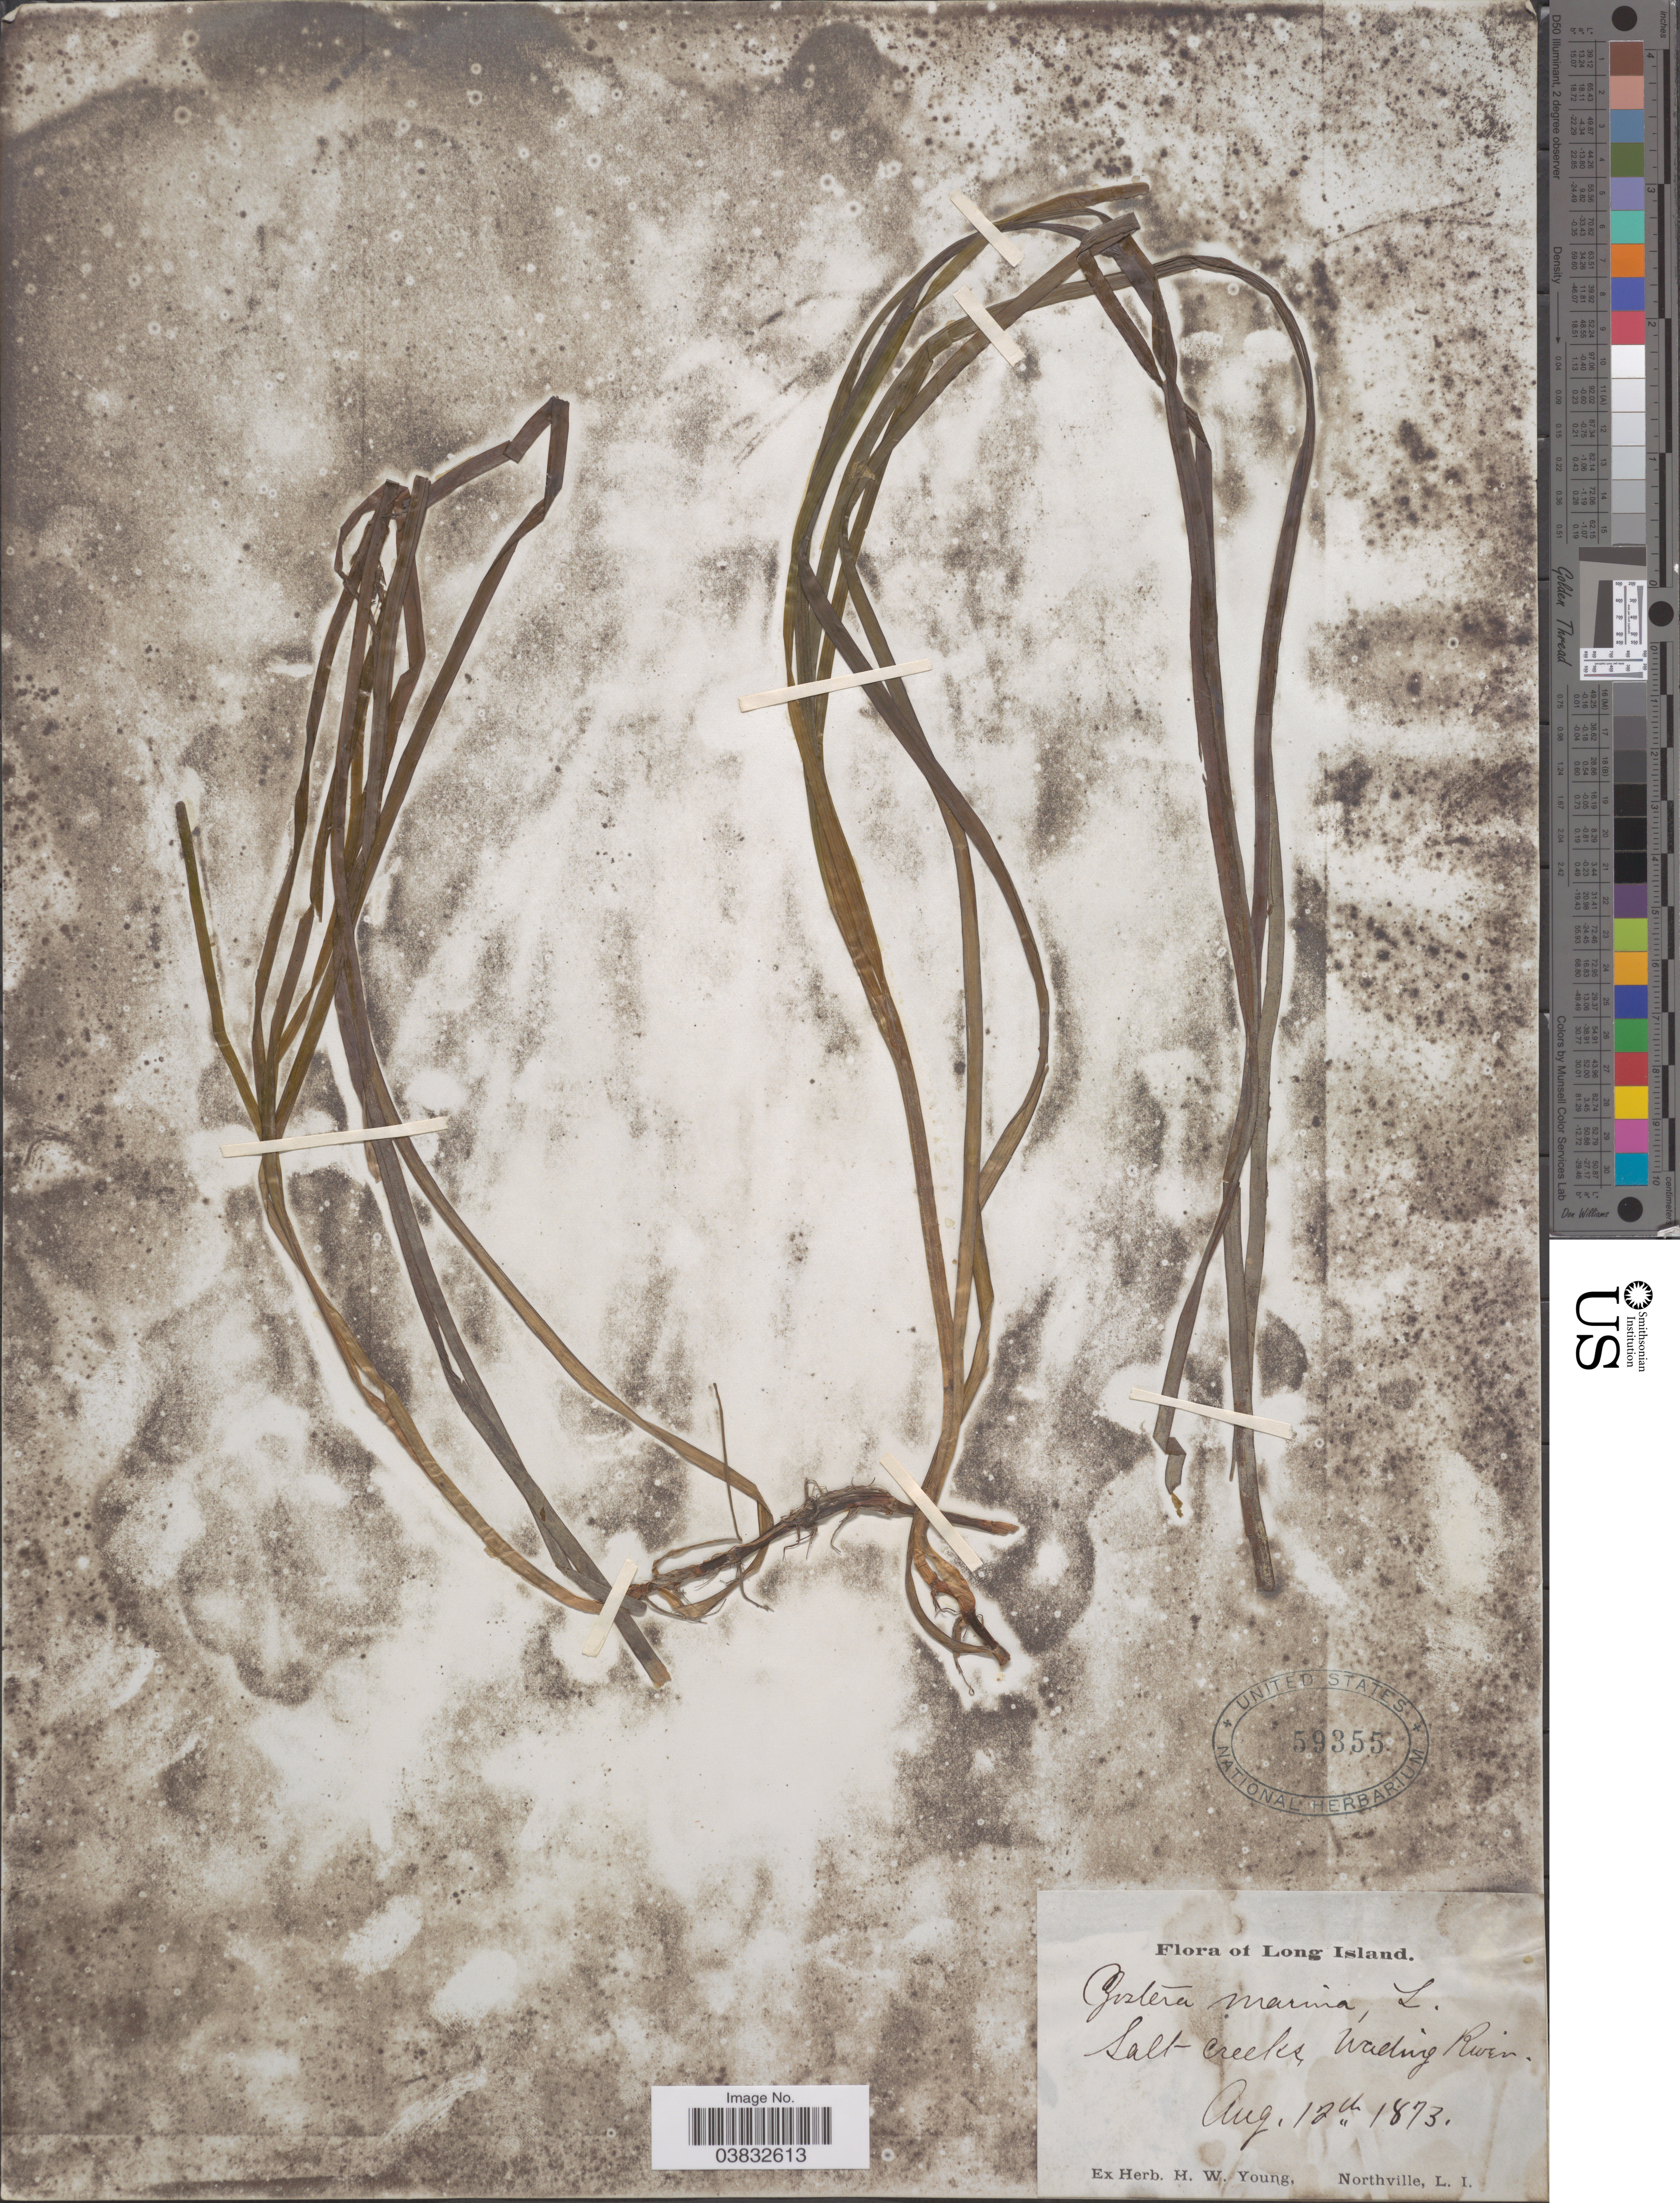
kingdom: Plantae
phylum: Tracheophyta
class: Liliopsida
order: Alismatales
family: Zosteraceae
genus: Zostera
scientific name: Zostera marina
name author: L.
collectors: ex herb. H.W. Young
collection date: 1873-08-12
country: United States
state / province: New York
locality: Long Island. Salt Creek, Wading River.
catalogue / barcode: US 59355